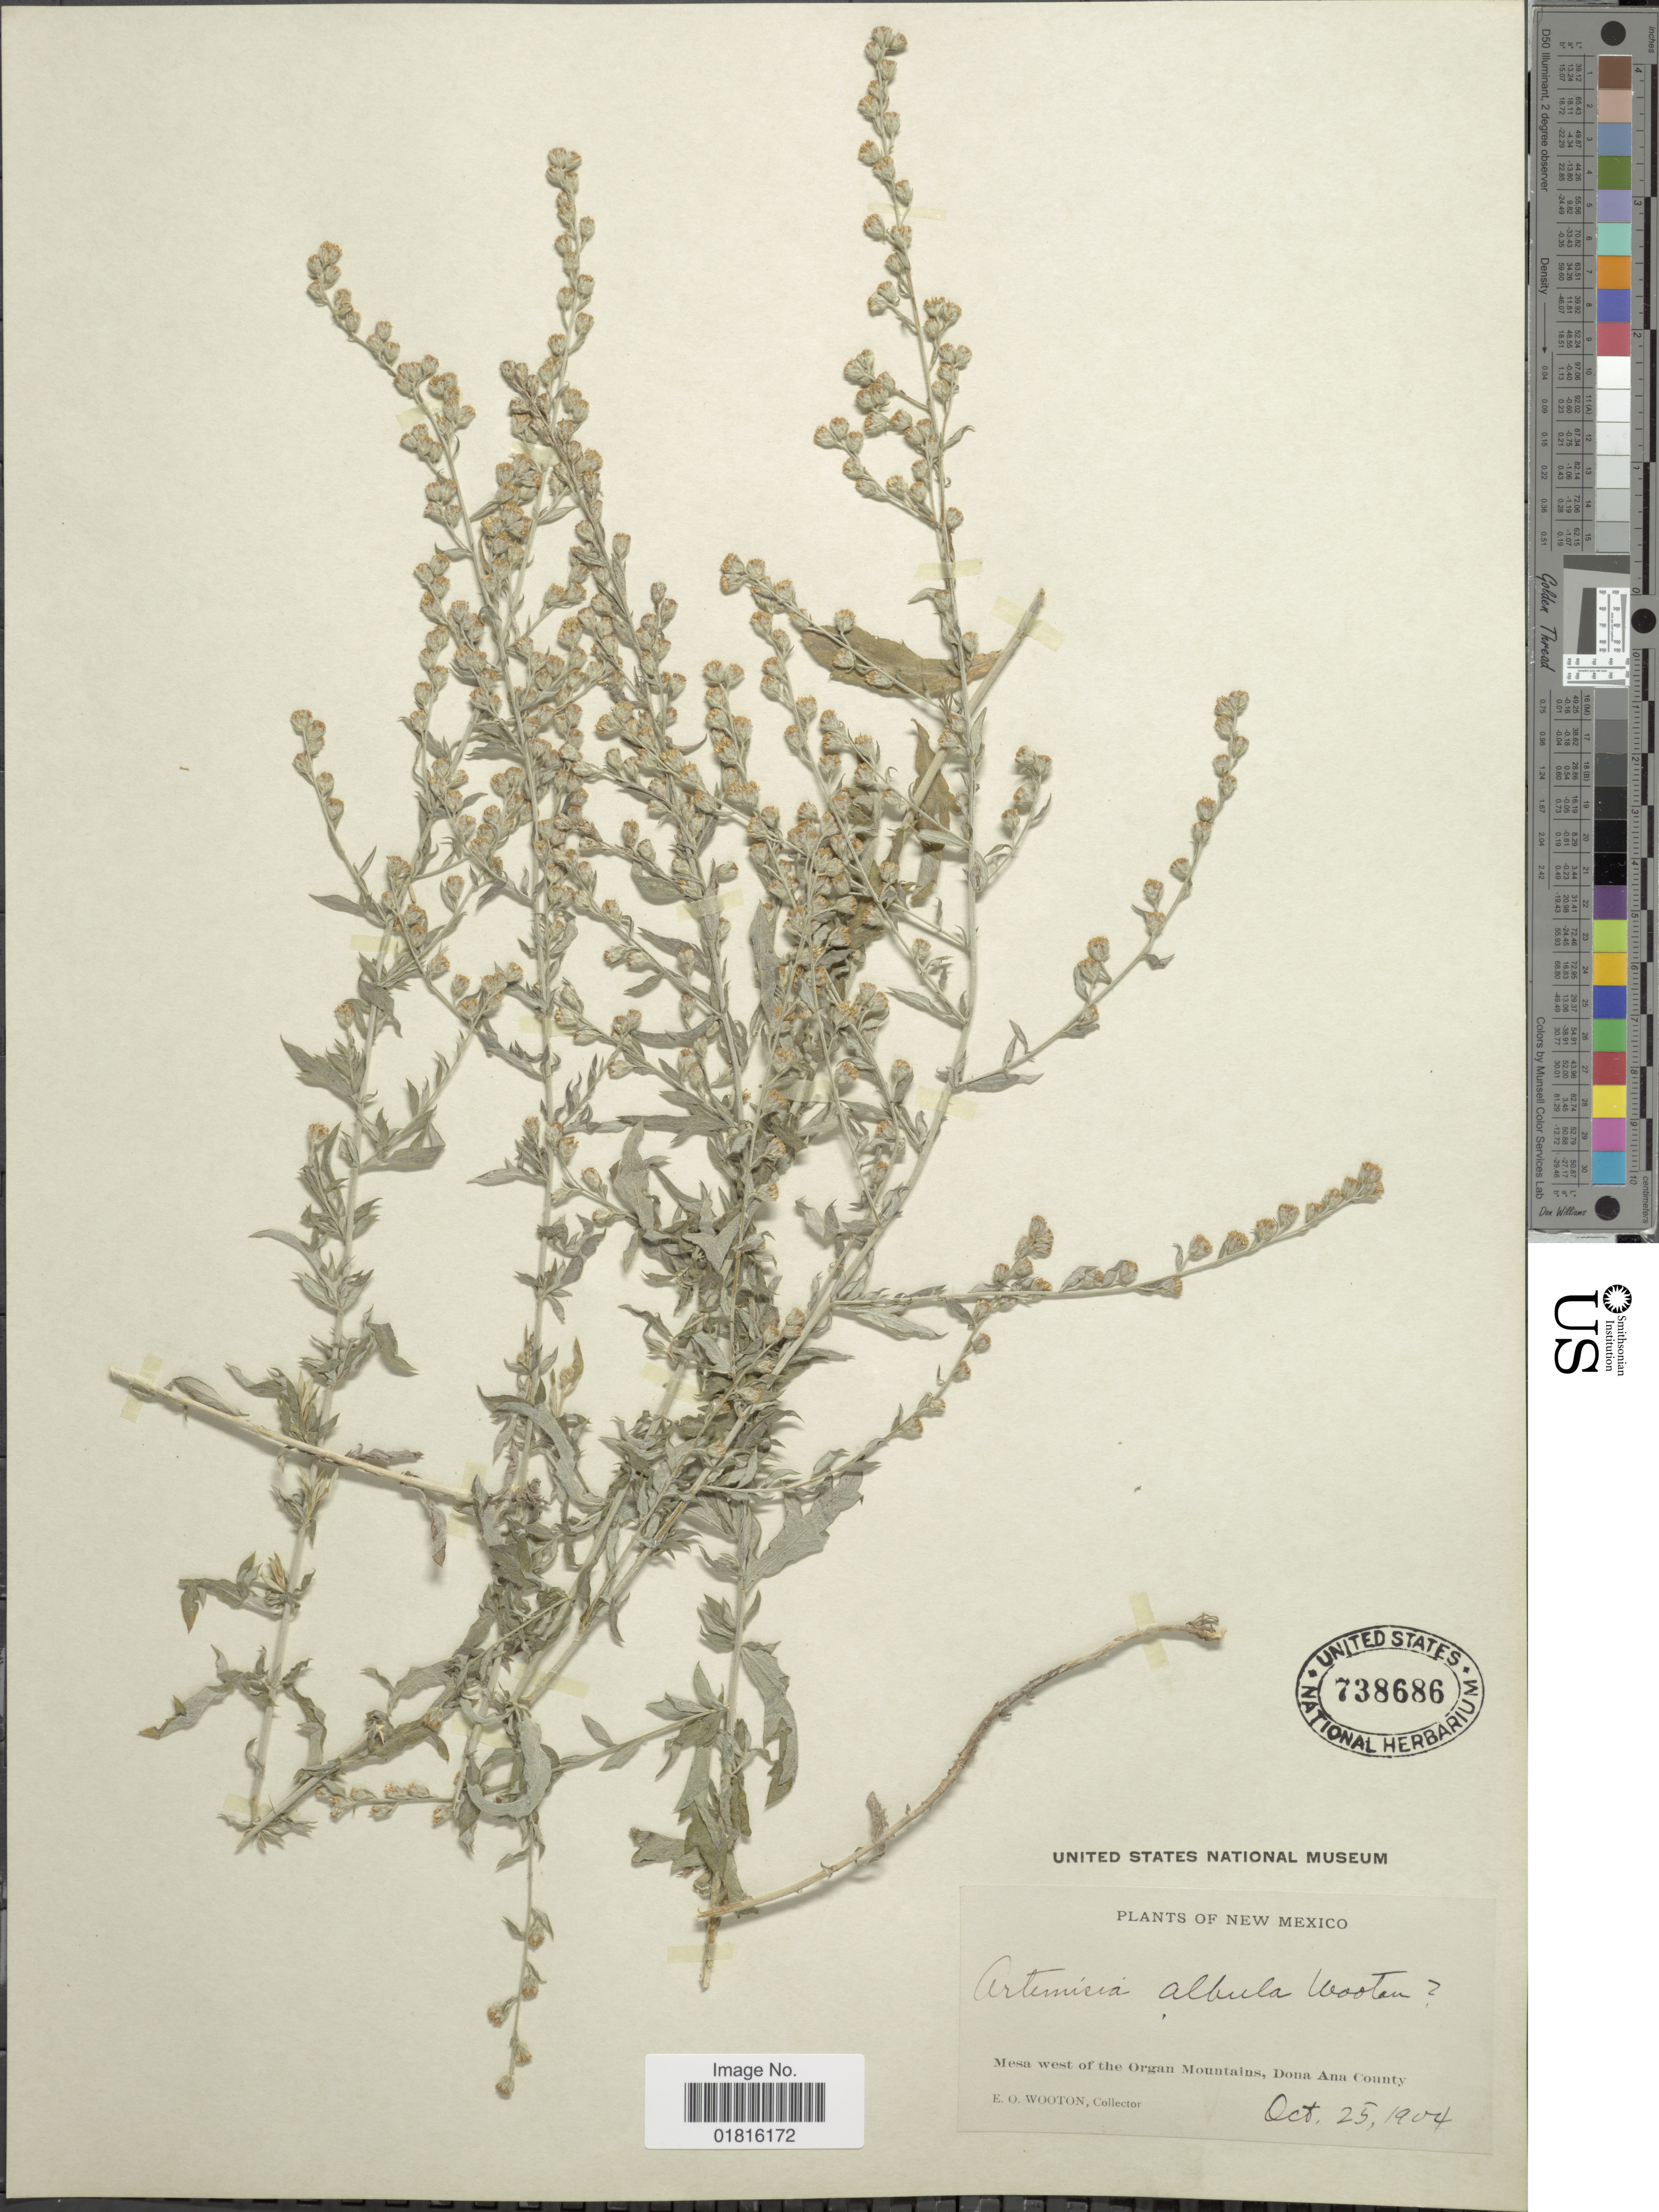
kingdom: Plantae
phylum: Tracheophyta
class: Magnoliopsida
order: Asterales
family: Asteraceae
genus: Artemisia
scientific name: Artemisia ludoviciana subsp. albula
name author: (Wooton) D.D. Keck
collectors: E. O. Wooton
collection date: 1904-10-25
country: United States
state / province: New Mexico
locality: Mesa west of the Organ Mountains, Dona Ana County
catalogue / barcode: US 738686